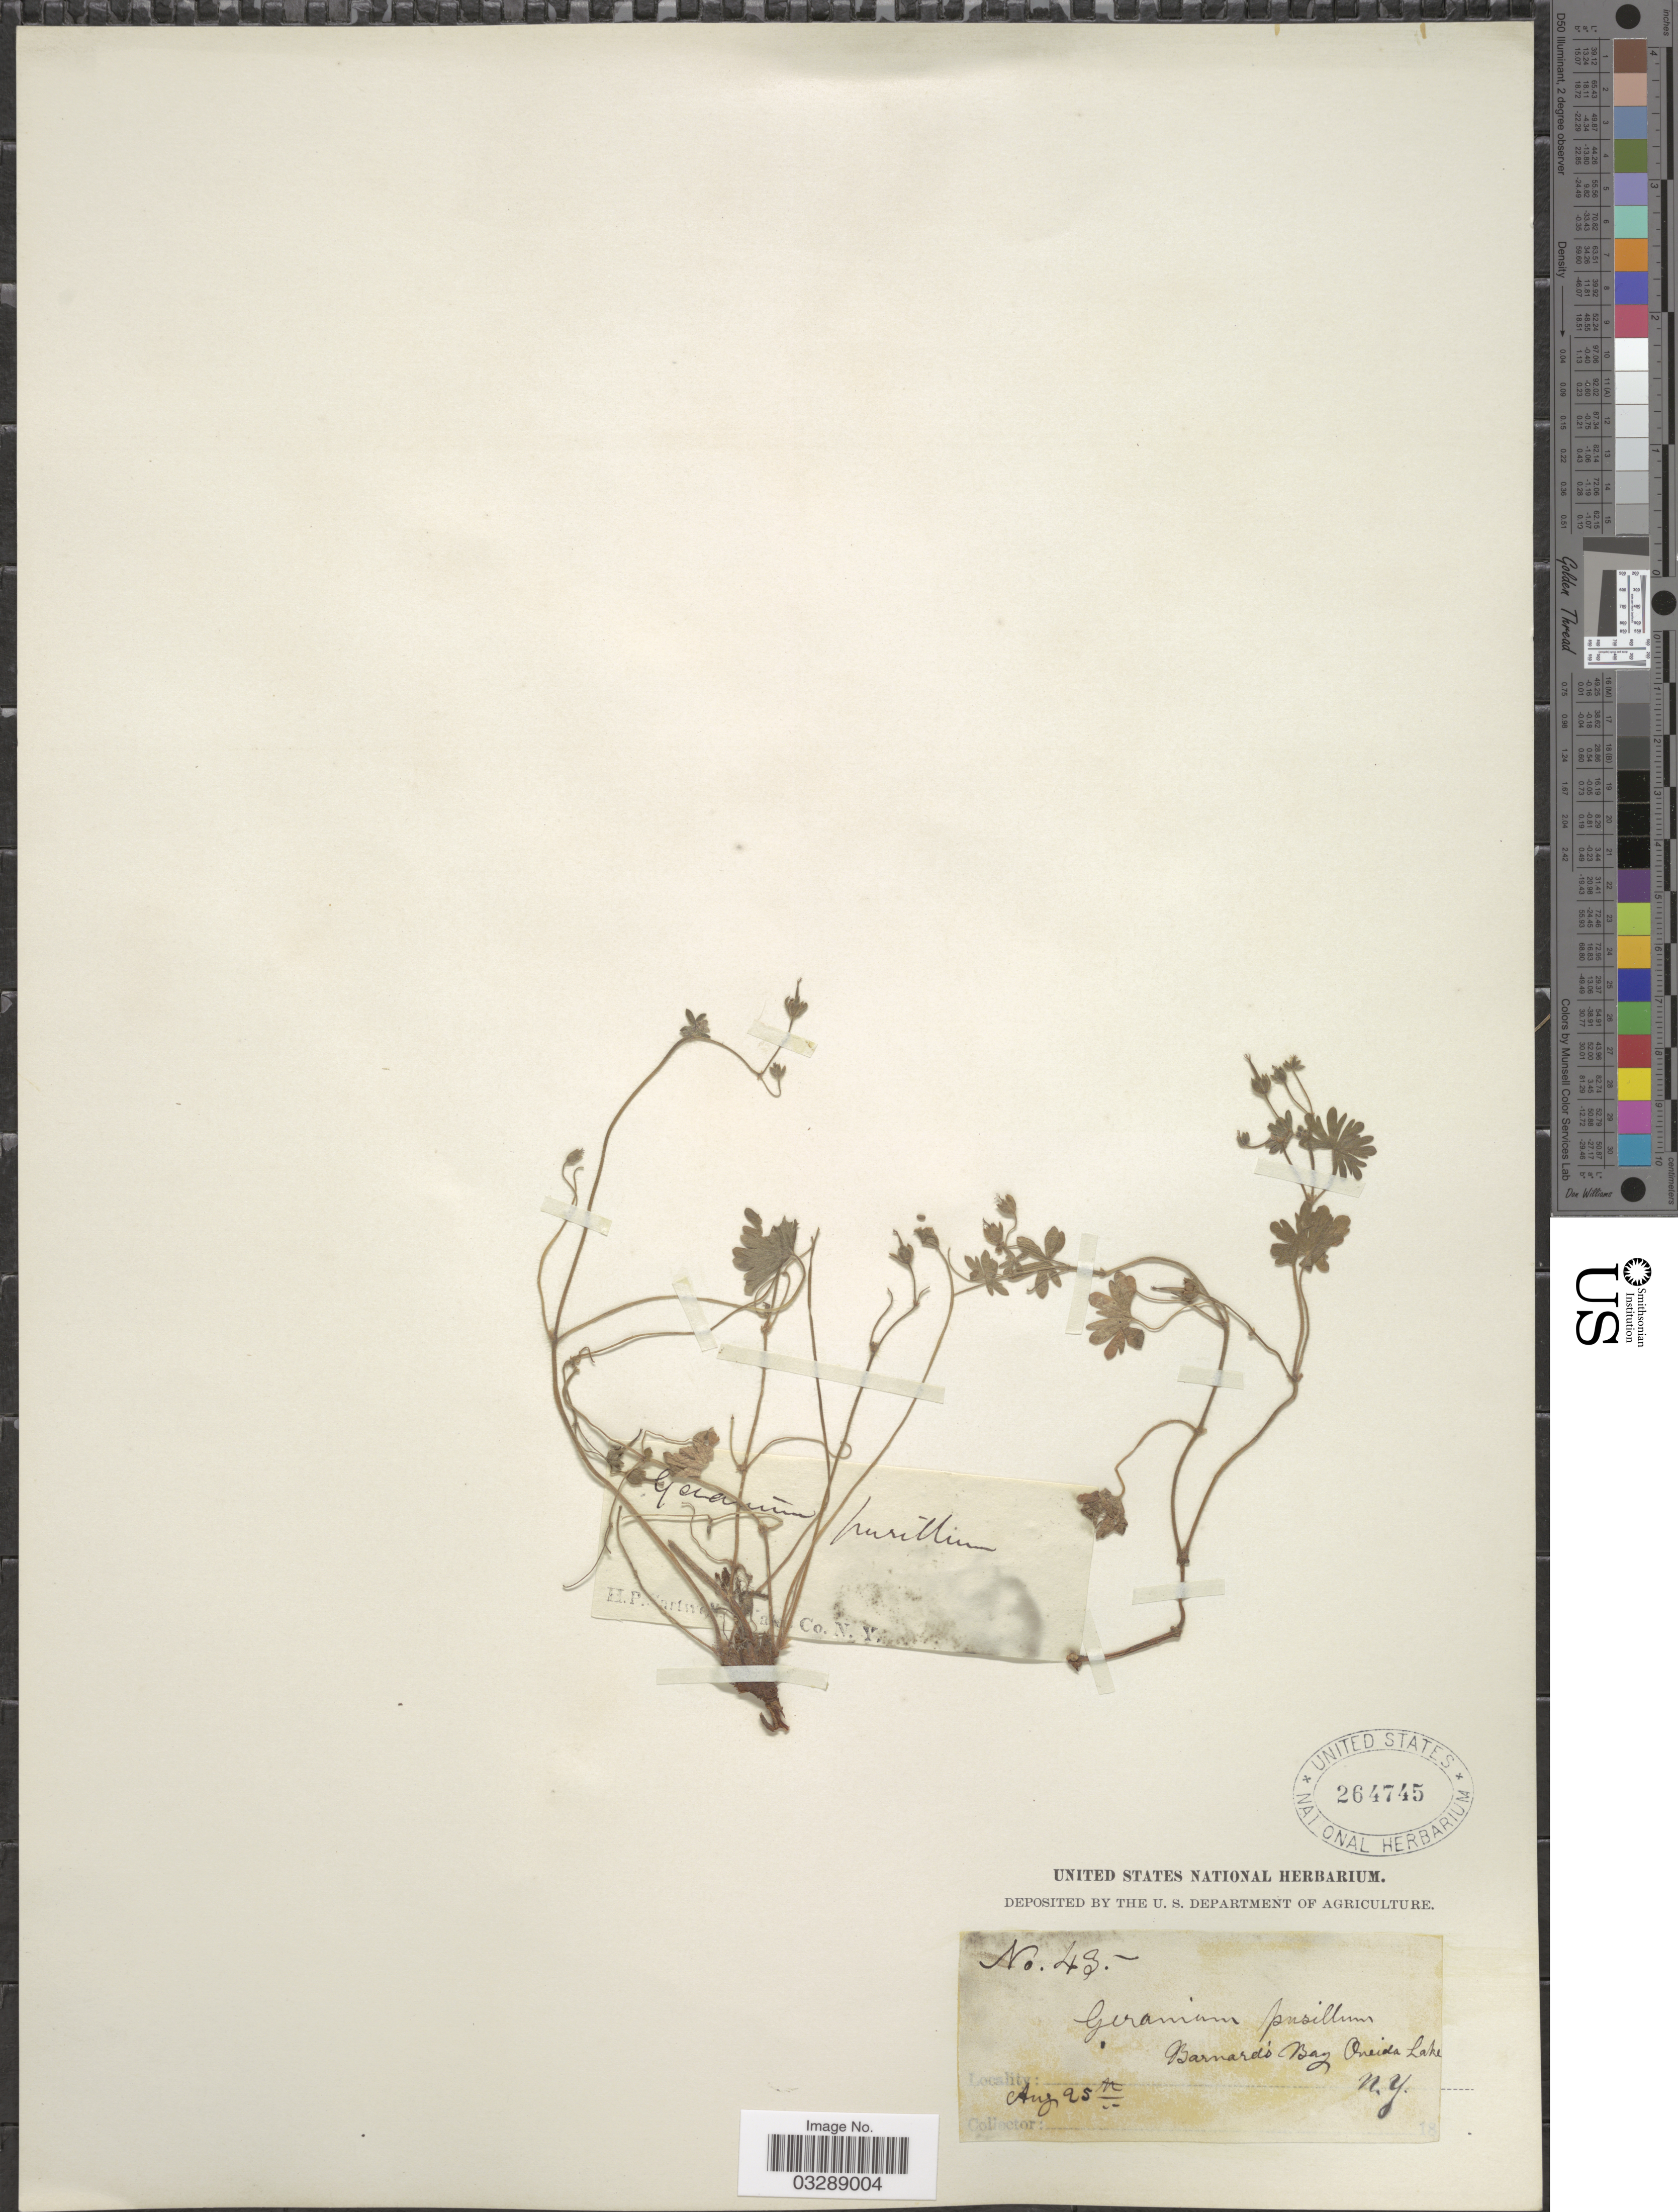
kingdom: Plantae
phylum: Tracheophyta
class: Magnoliopsida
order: Geraniales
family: Geraniaceae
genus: Geranium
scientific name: Geranium pusillum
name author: L.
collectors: H. P. Sartwell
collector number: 43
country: United States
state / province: New York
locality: Bernard's Bay Oneida Lake.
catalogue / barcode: US 264745